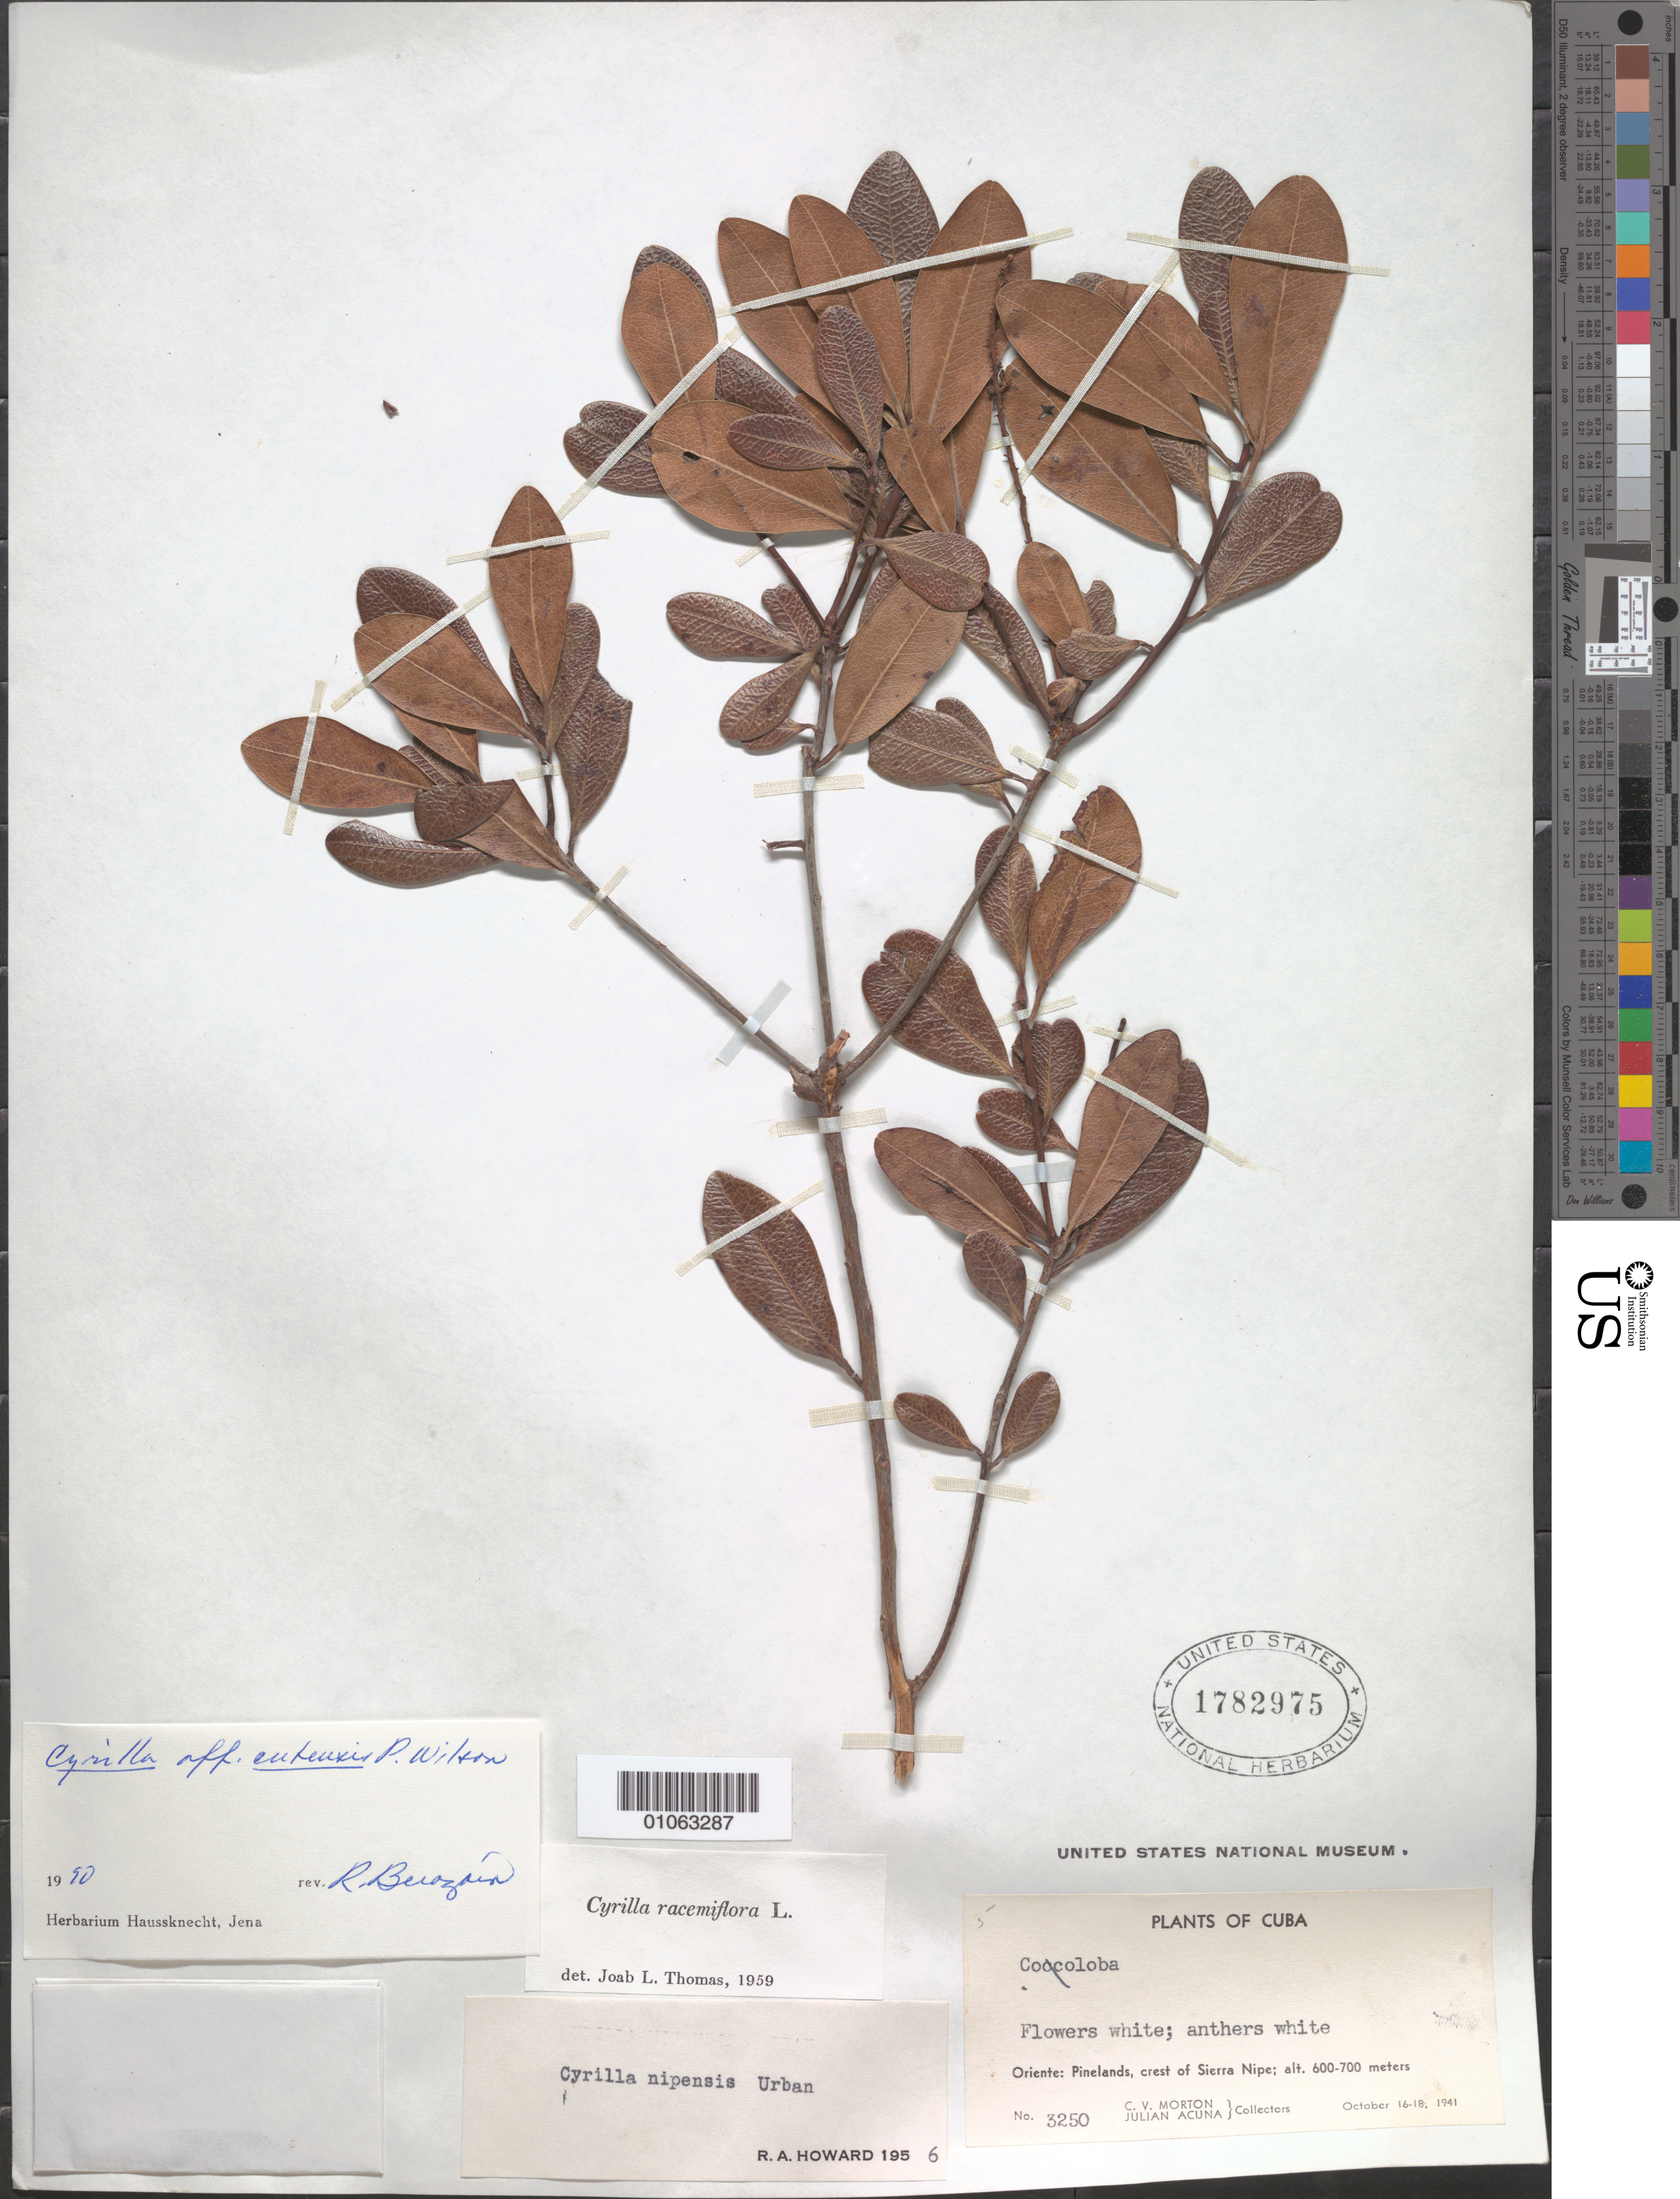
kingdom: Plantae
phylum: Tracheophyta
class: Magnoliopsida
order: Ericales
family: Cyrillaceae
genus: Cyrilla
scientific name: Cyrilla cubensis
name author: P. Wilson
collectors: J. Acuña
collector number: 3250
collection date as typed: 16 Oct 1941 to 18 Oct 1941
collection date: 1941-10-16/1941-10-18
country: Cuba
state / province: Holguín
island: Cuba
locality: Pinelands, crest of Sierra Nipe [Oriente]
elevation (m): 600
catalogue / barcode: US 1782975